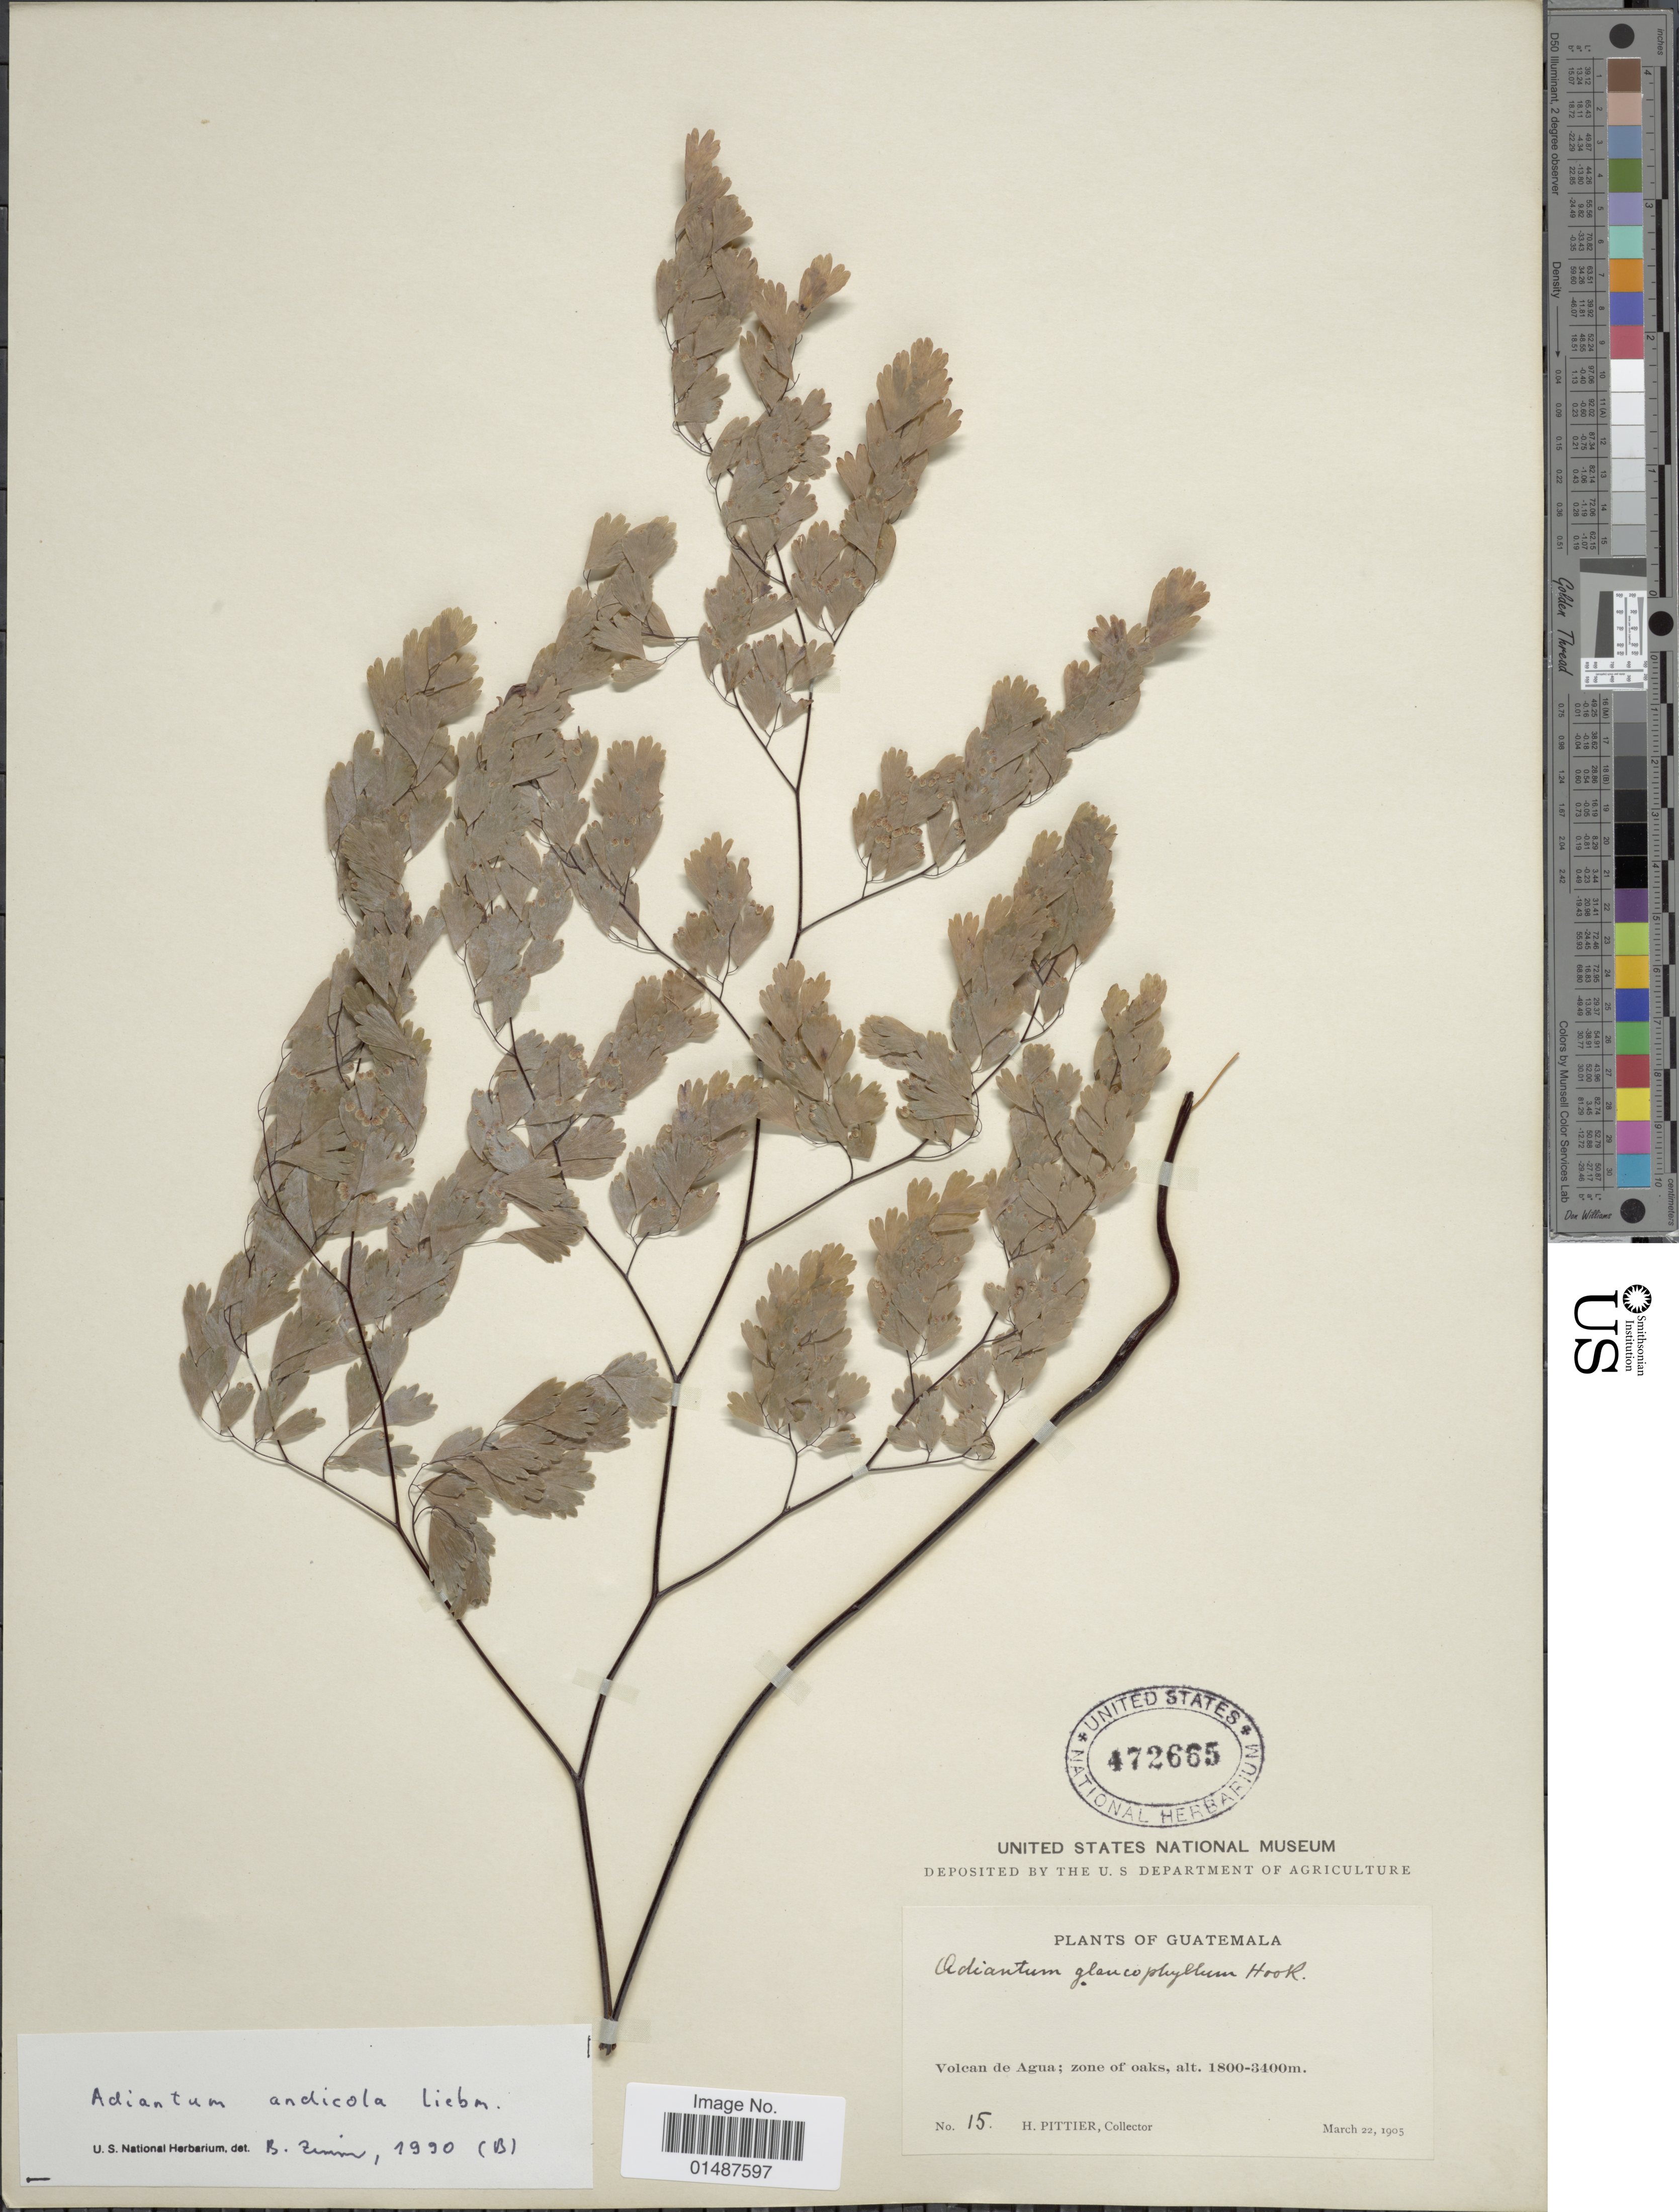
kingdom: Plantae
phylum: Tracheophyta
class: Polypodiopsida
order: Polypodiales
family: Pteridaceae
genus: Adiantum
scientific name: Adiantum andicola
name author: Liebm.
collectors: H. F. Pittier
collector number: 15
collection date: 1905-03-22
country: Guatemala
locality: Volcan de Agua; zone of oaks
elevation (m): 1800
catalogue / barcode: US 472665